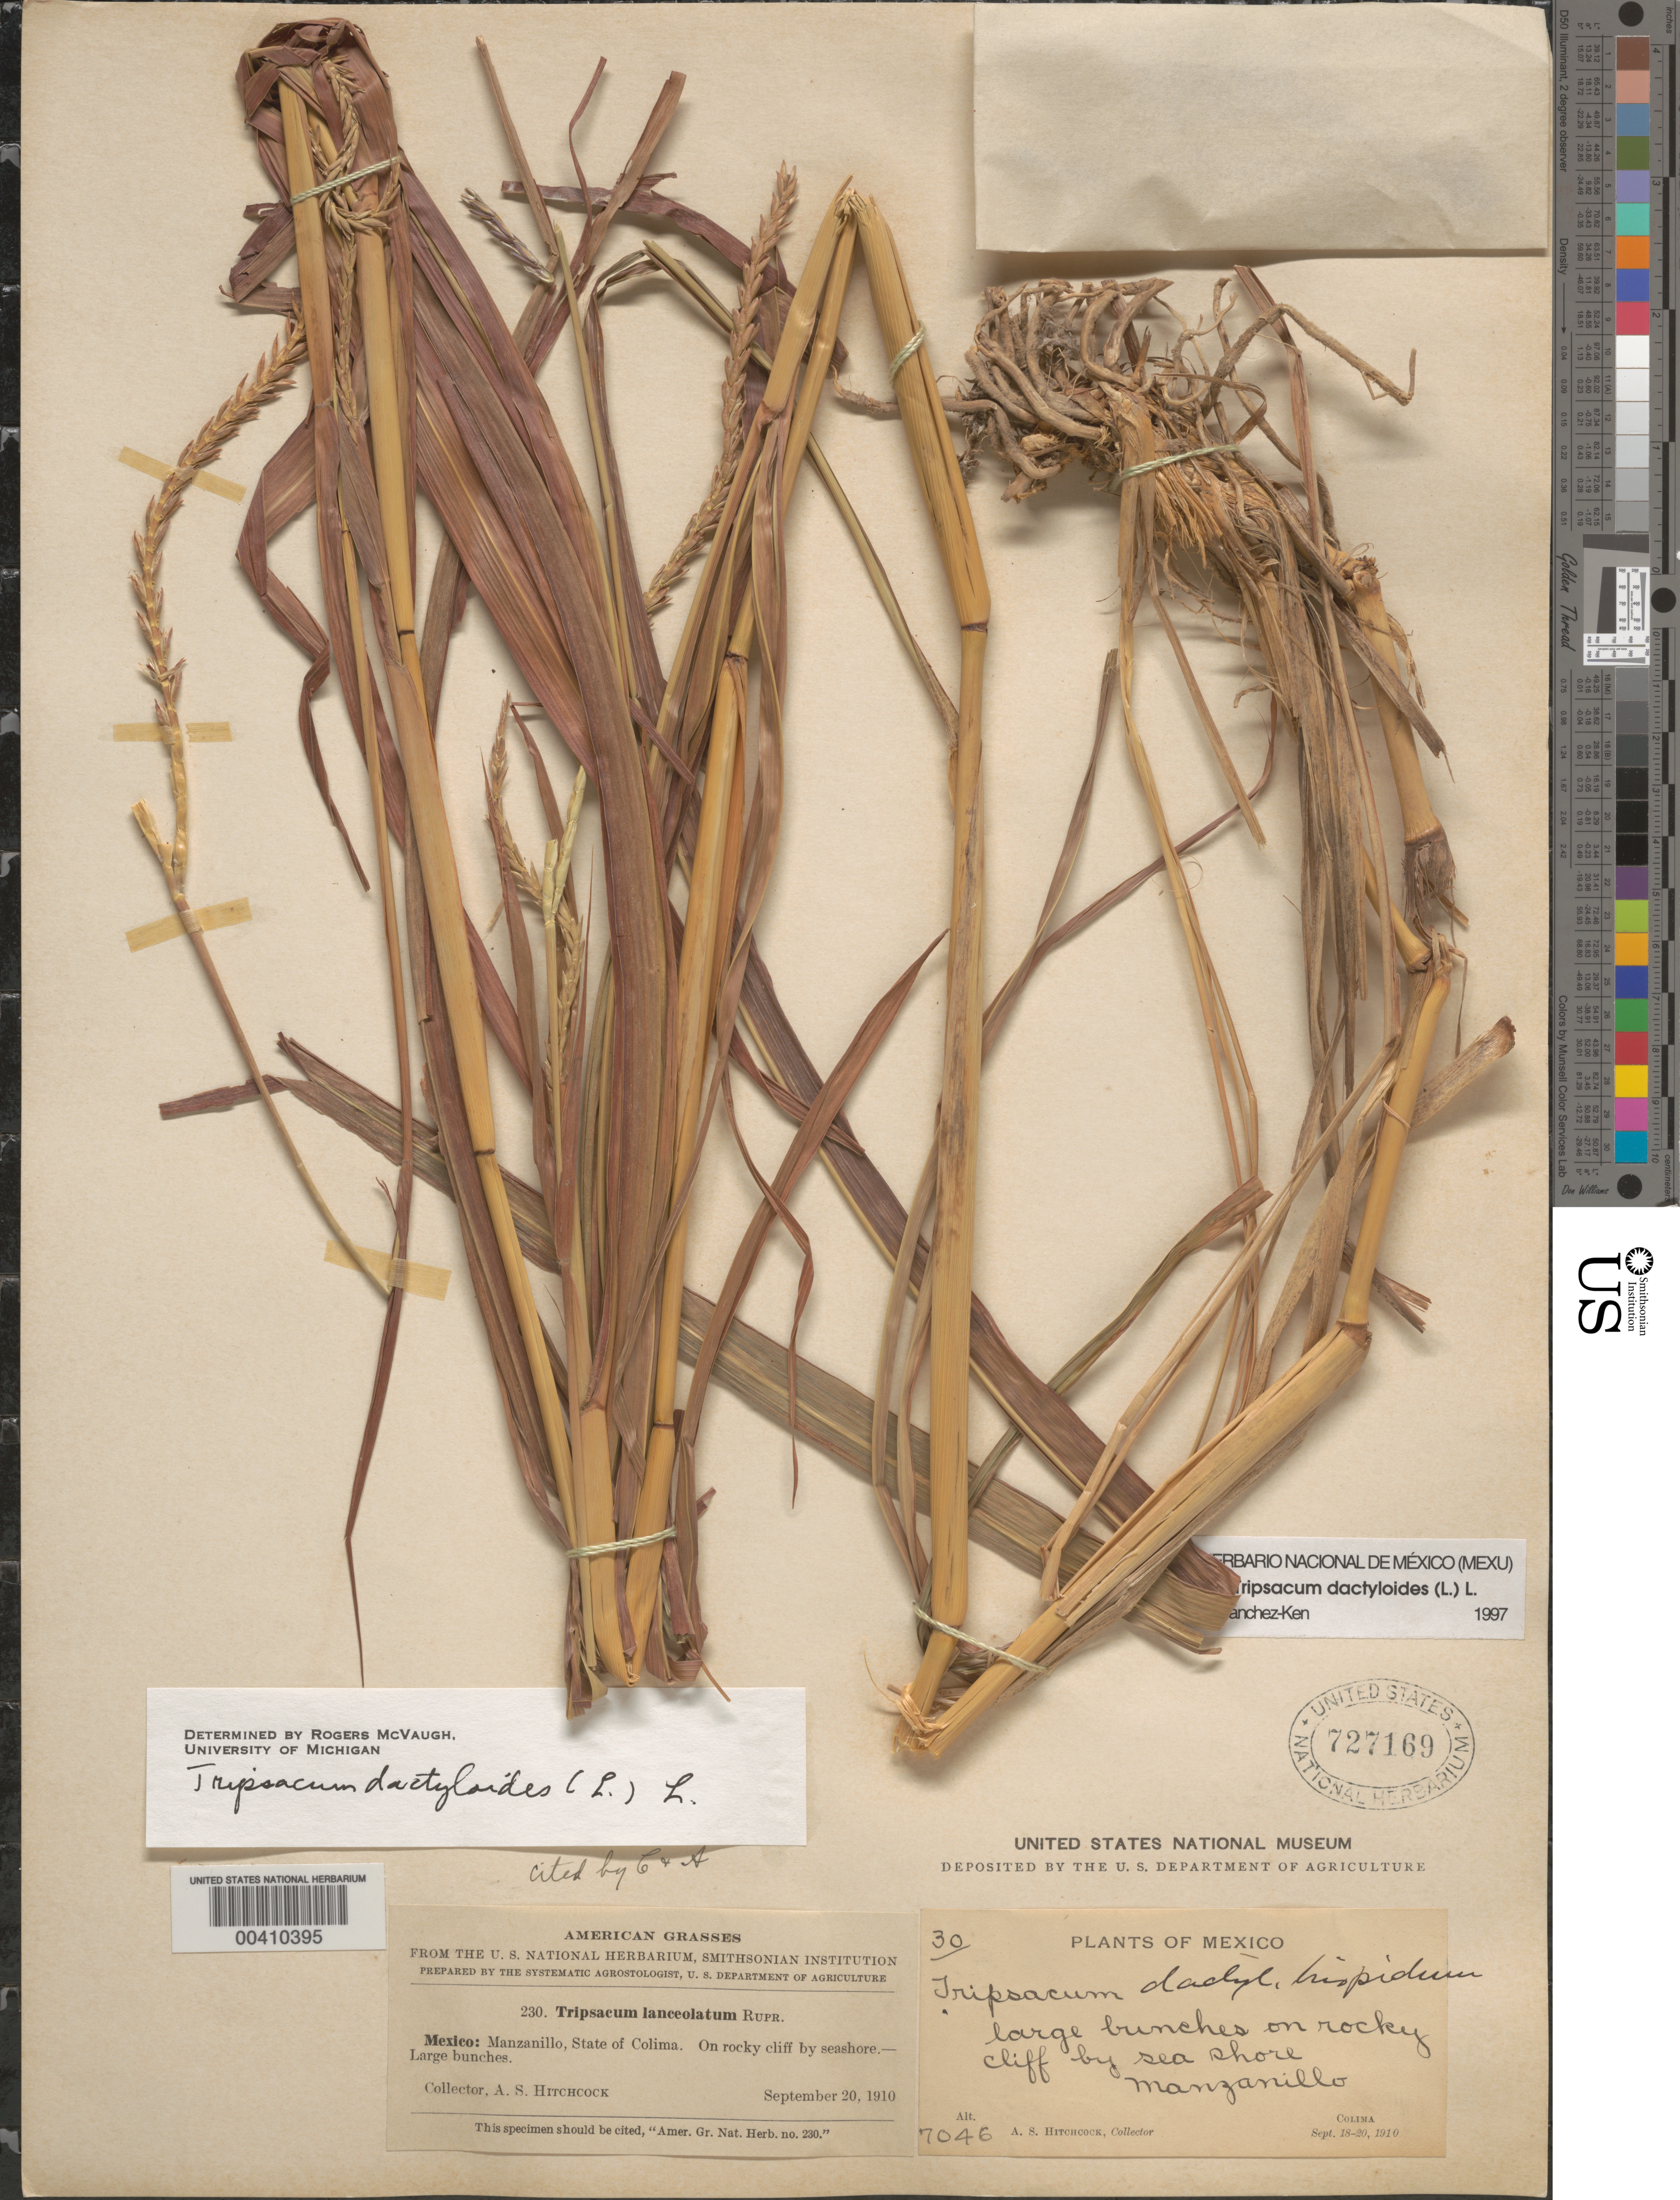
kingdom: Plantae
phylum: Tracheophyta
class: Liliopsida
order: Poales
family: Poaceae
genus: Tripsacum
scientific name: Tripsacum dactyloides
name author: (L.) L.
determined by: McVaugh, R.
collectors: A. S. Hitchcock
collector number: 7046/230/30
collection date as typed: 18 Sep 1910 to 20 Sep 1910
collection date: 1910-09-18/1910-09-20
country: Mexico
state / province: Colima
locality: Manzanillo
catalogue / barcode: US 727169